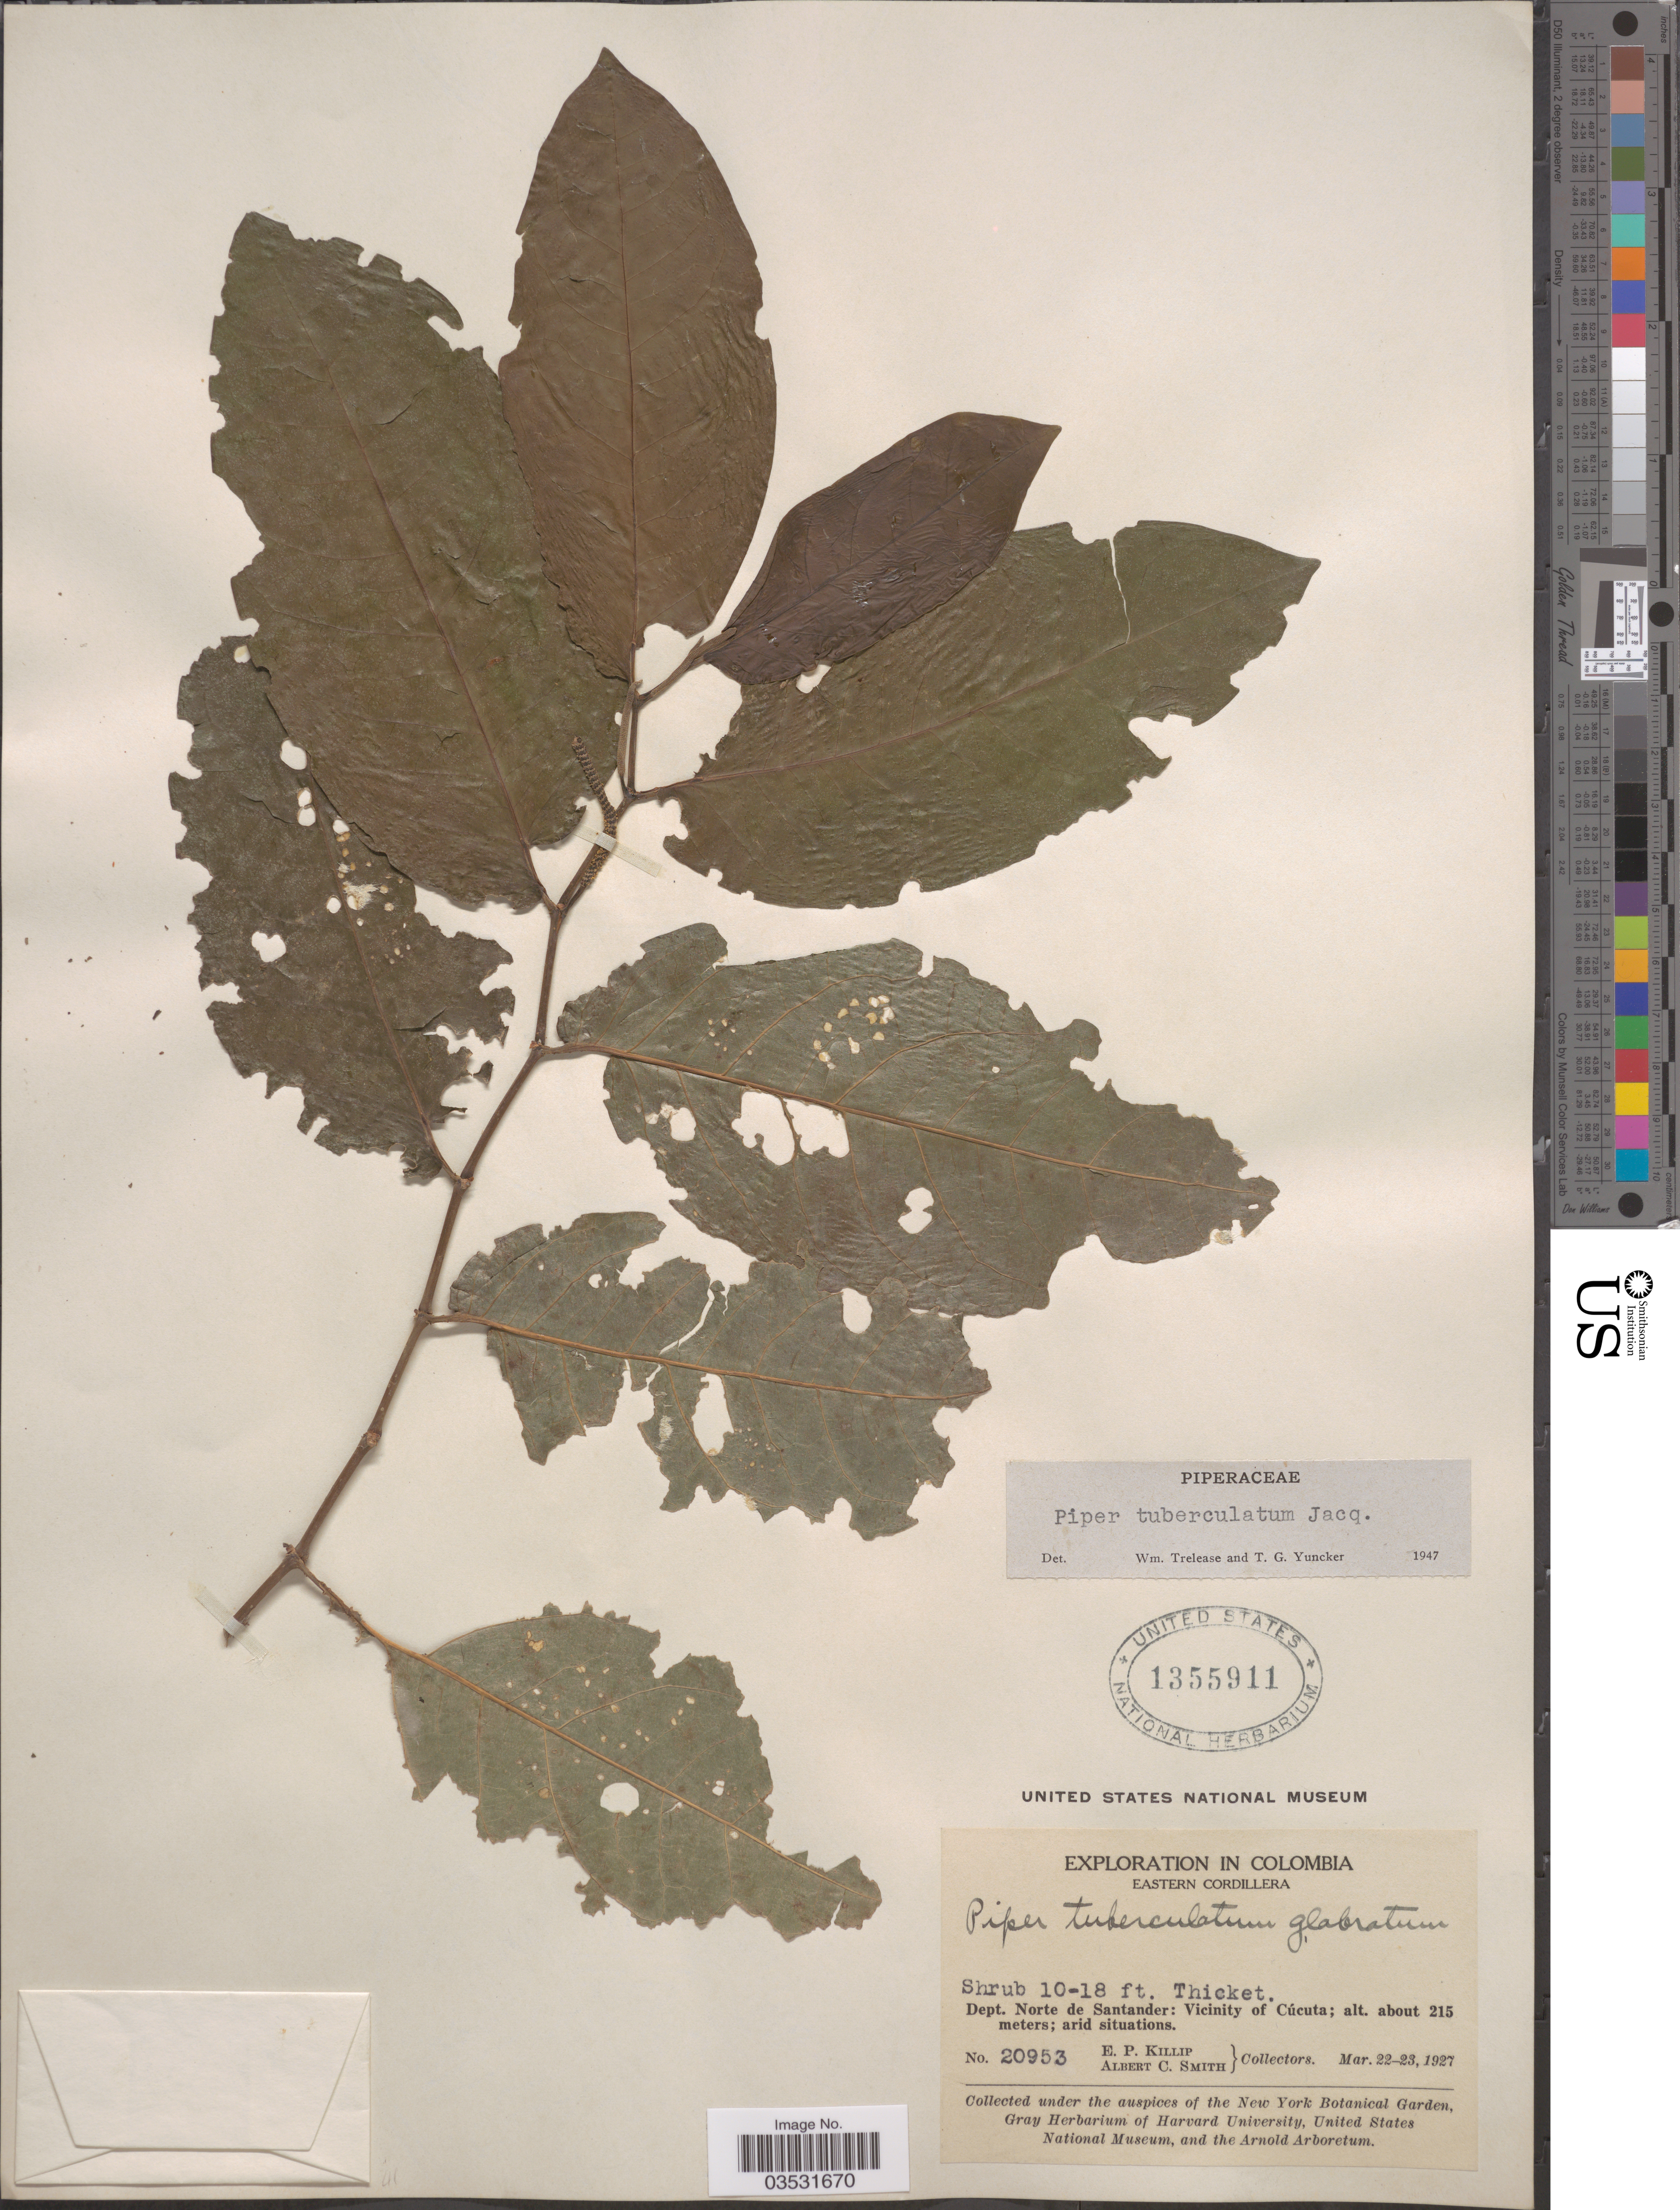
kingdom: Plantae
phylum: Tracheophyta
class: Magnoliopsida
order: Piperales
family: Piperaceae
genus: Piper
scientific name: Piper tuberculatum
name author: Jacq.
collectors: E. P. Killip & A. C. Smith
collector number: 20953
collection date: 1927-03-22/1927-03-23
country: Colombia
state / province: Norte de Santander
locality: Dept. Norte de Santander: Vicinity of Cúcuta.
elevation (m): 215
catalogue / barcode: US 1355911